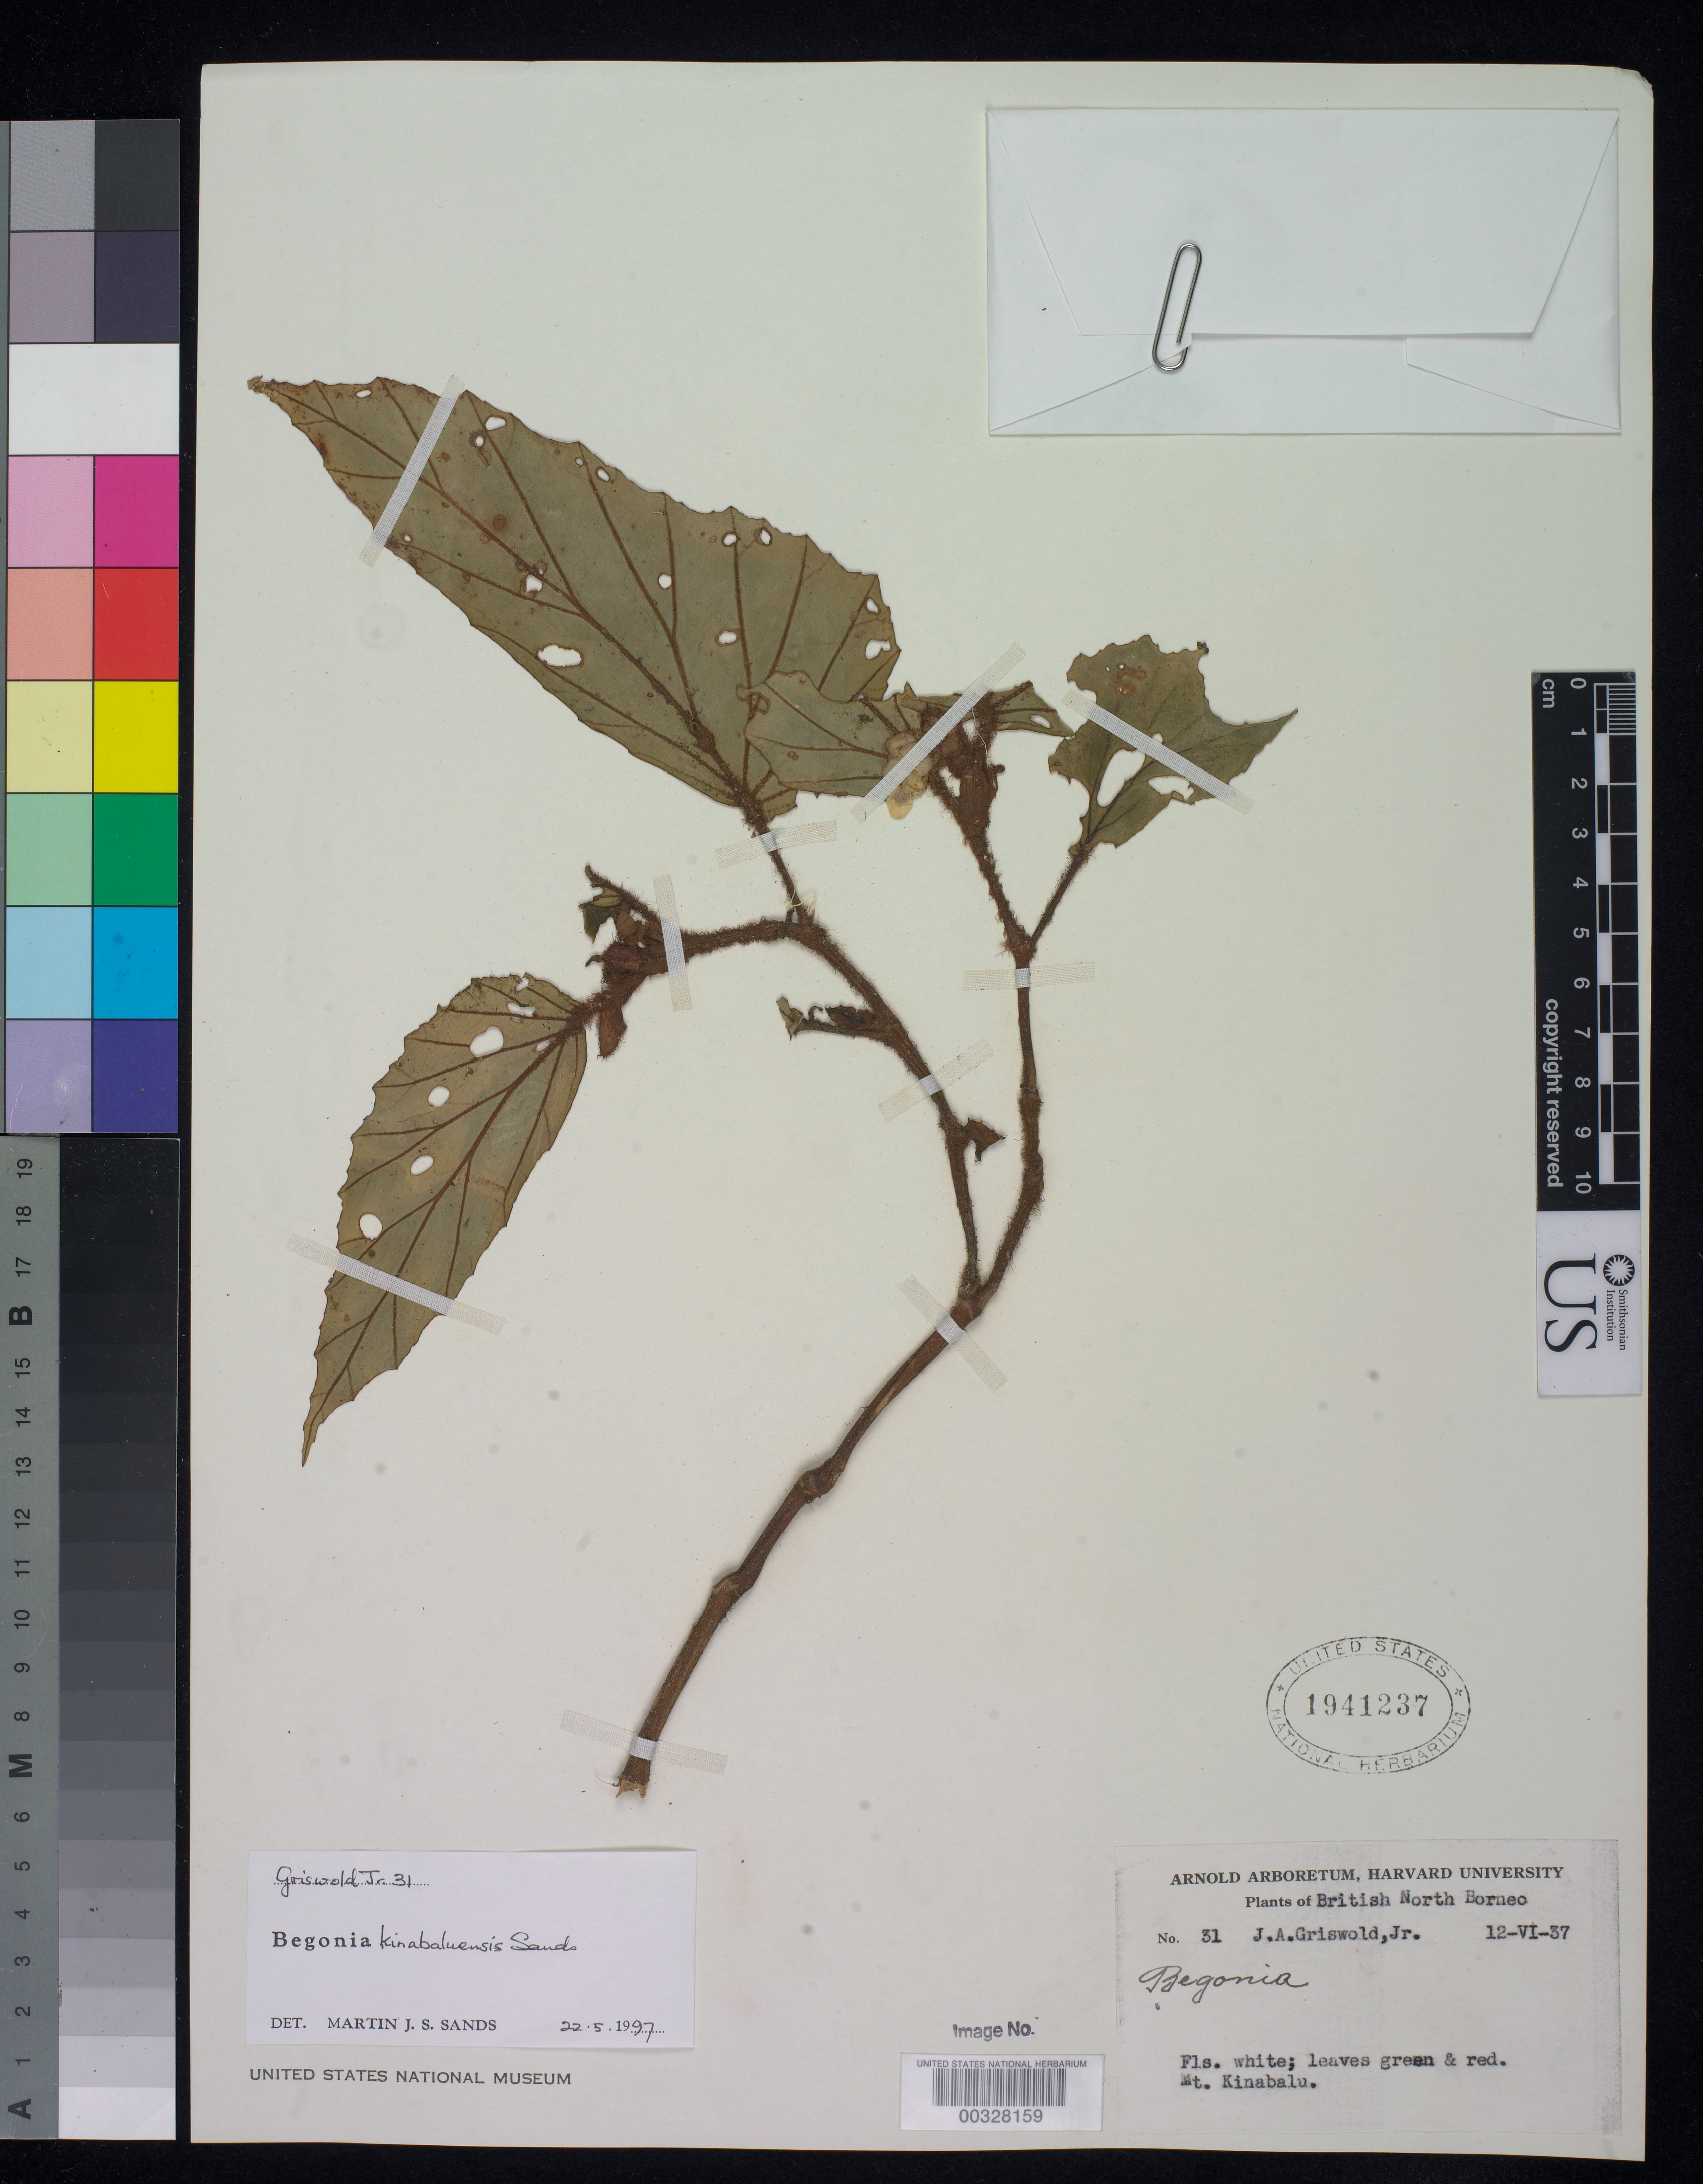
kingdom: Plantae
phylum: Tracheophyta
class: Magnoliopsida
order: Cucurbitales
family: Begoniaceae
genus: Begonia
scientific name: Begonia kinabaluensis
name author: Sands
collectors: J. Griswold Jr.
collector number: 31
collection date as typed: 12 Jun 1937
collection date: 1937-06-12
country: Malaysia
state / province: Sabah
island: Borneo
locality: Mt. kinabalu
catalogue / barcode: US 1941237